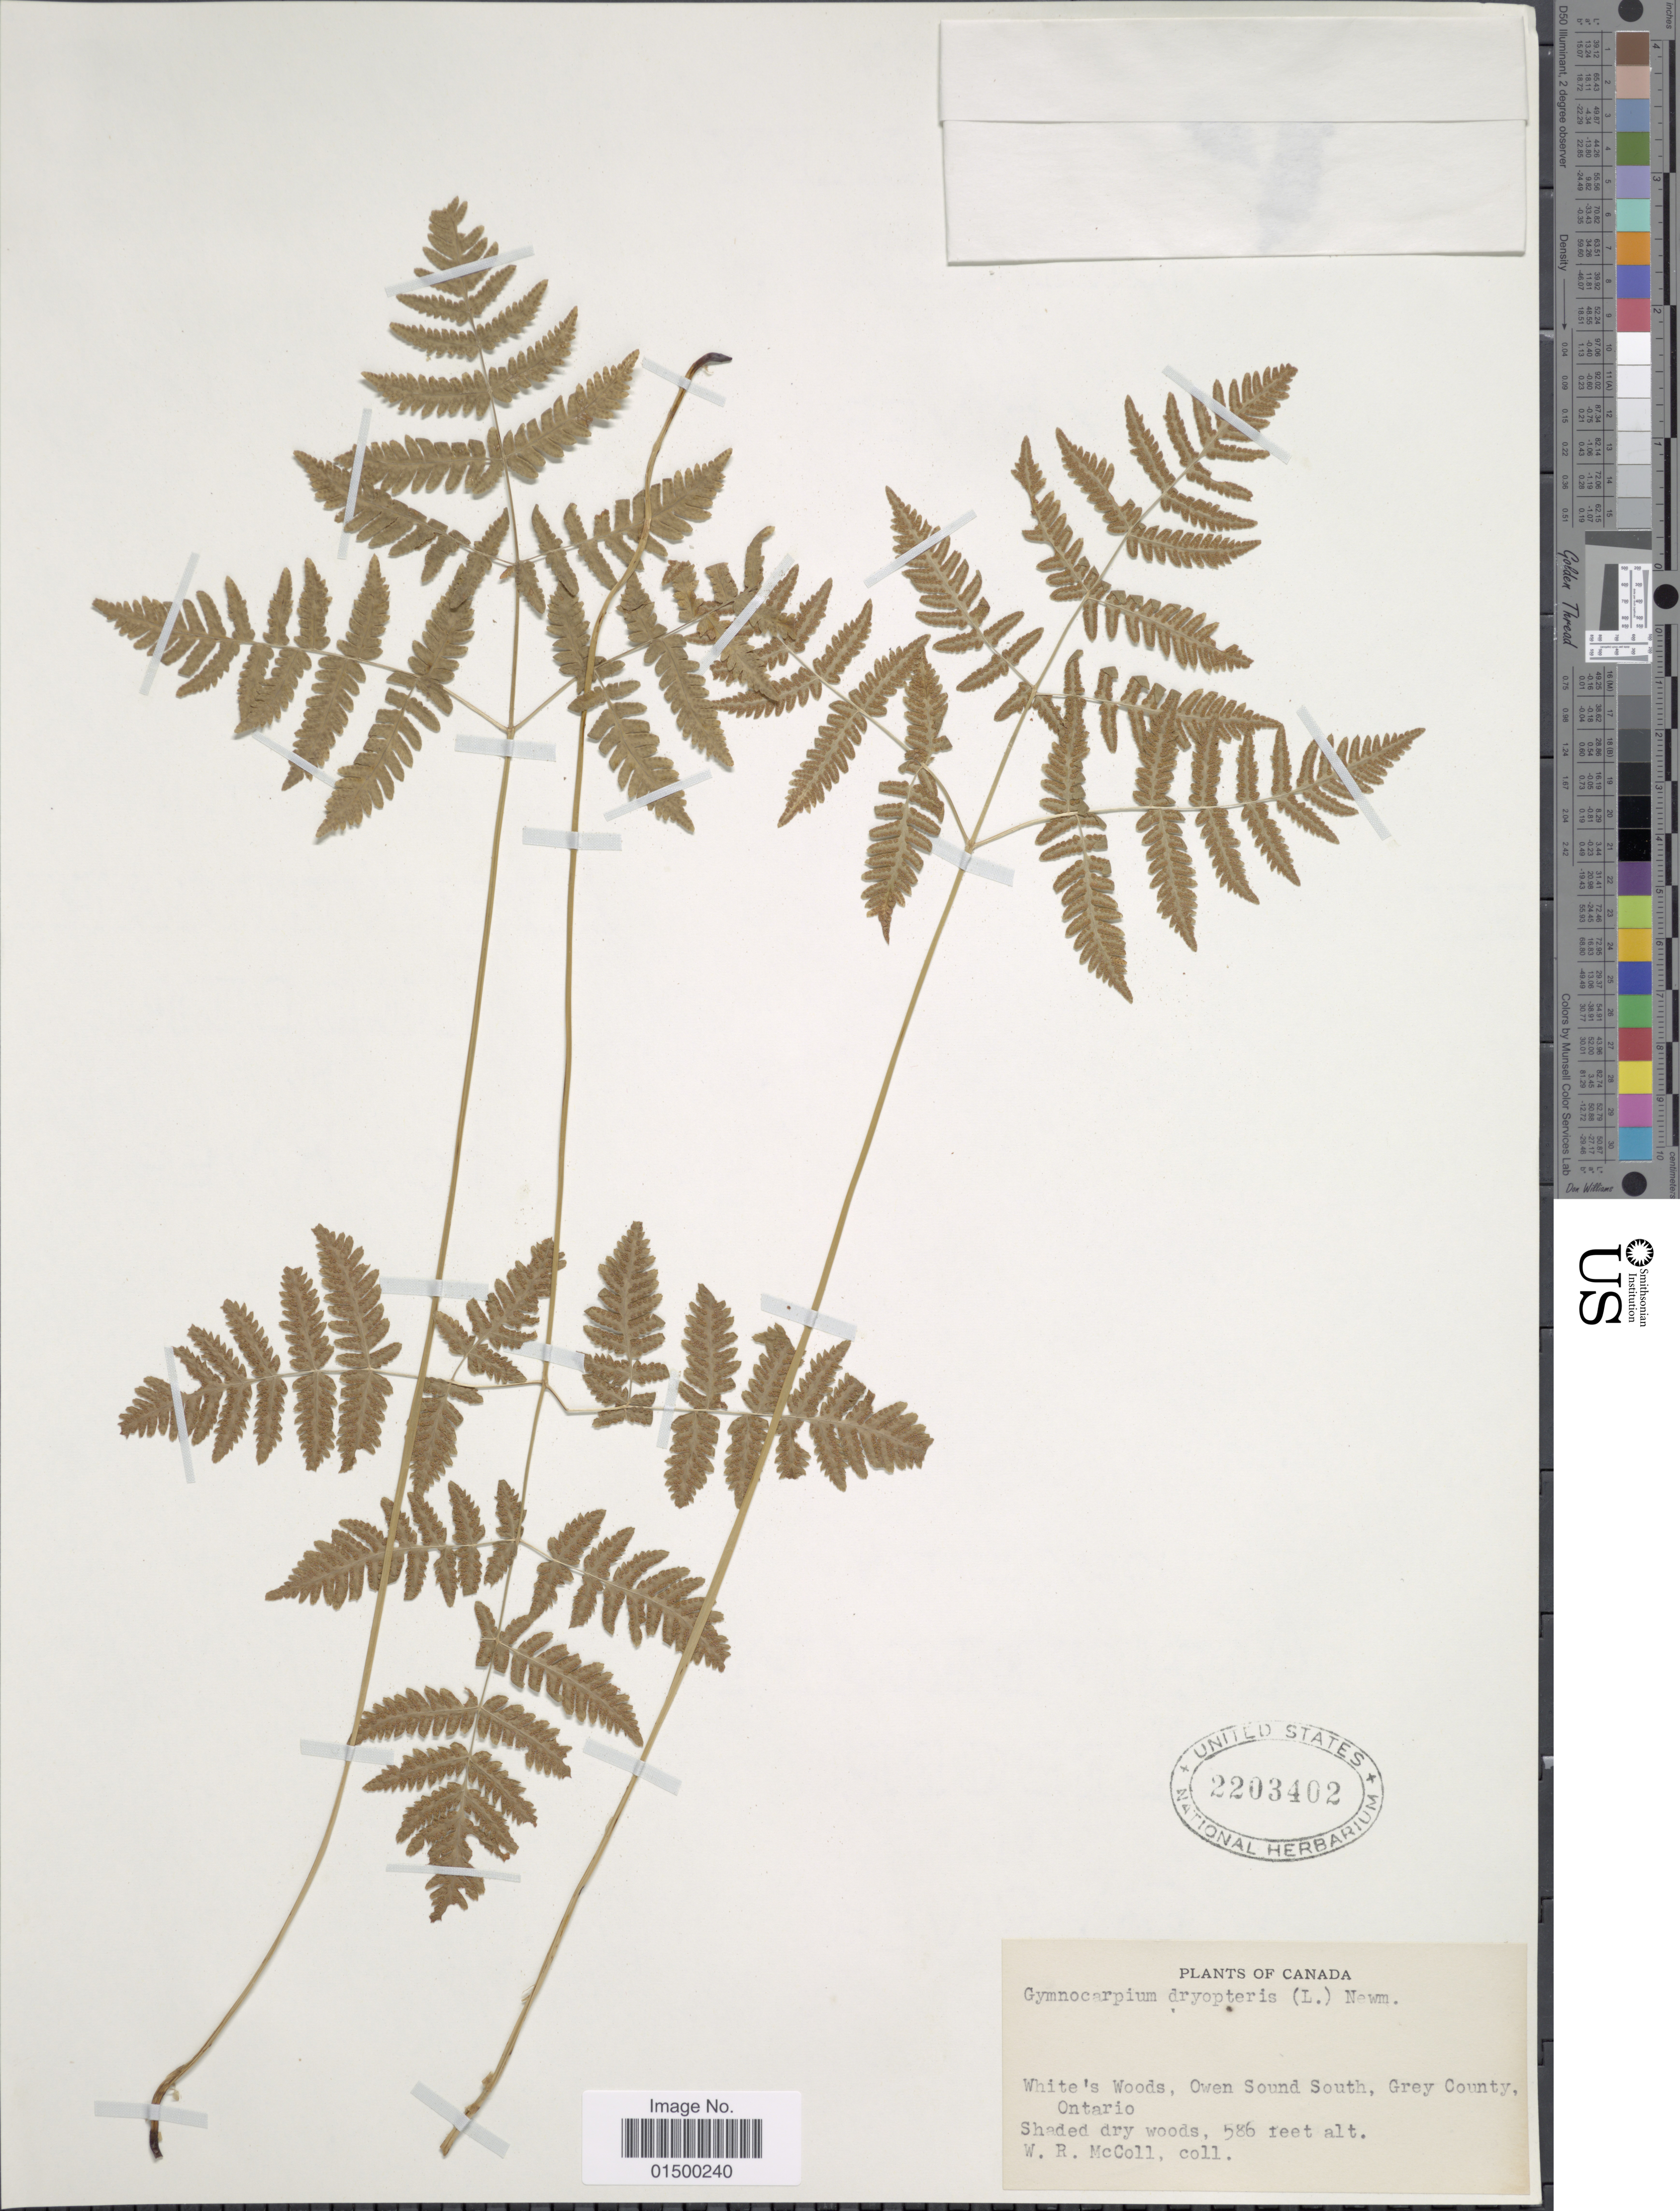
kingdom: Plantae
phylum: Tracheophyta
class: Polypodiopsida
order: Polypodiales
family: Cystopteridaceae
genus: Gymnocarpium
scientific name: Gymnocarpium disjunctum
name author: (Rupr.) Ching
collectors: W. McColl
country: Canada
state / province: Ontario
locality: Canada, White's Woods, Owen Sound South, Grey County, Ontario.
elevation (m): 179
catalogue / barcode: US 2203402